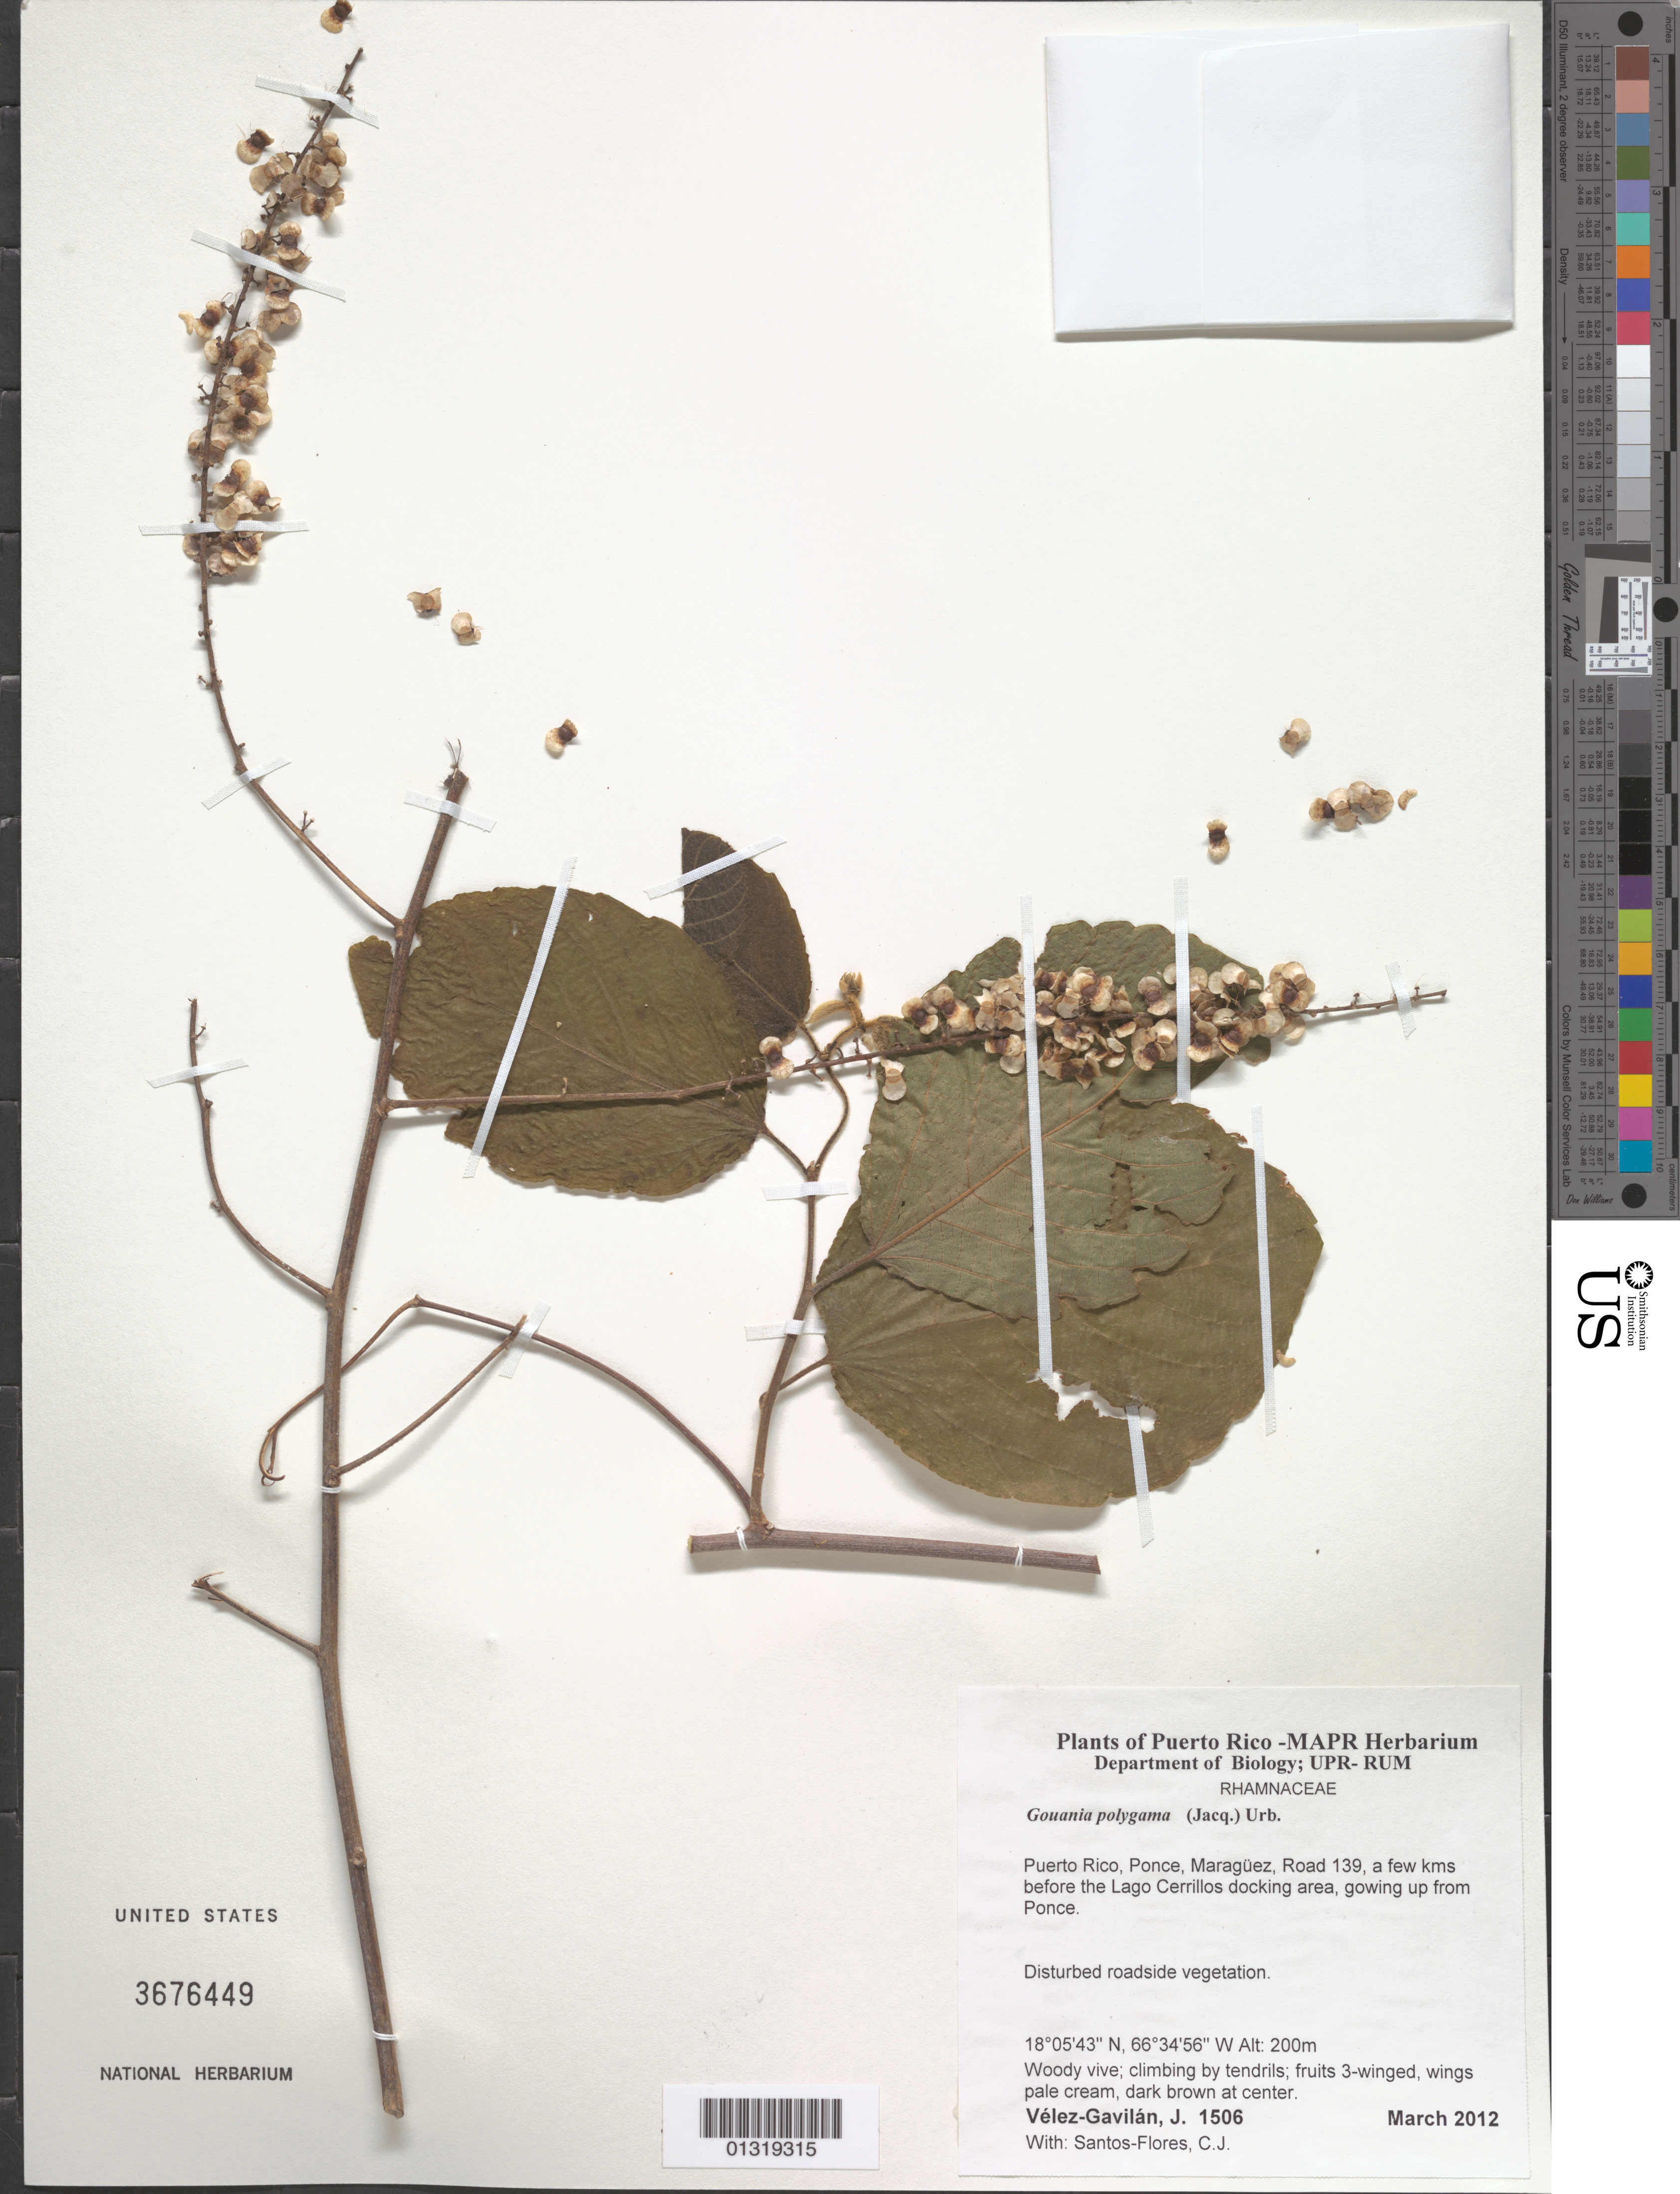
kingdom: Plantae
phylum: Tracheophyta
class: Magnoliopsida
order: Rosales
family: Rhamnaceae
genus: Gouania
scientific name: Gouania polygama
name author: (Jacq.) Urb.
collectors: J. Vélez-Gavilán & C. Santos-Flores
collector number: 1506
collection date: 2012-03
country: Puerto Rico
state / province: Ponce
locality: Maragüez, Road 139, a few kms before the Lago Cerrillos docking area, going up from Ponce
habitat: Disturbed roadside vegetation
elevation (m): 200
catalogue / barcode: US 3676449